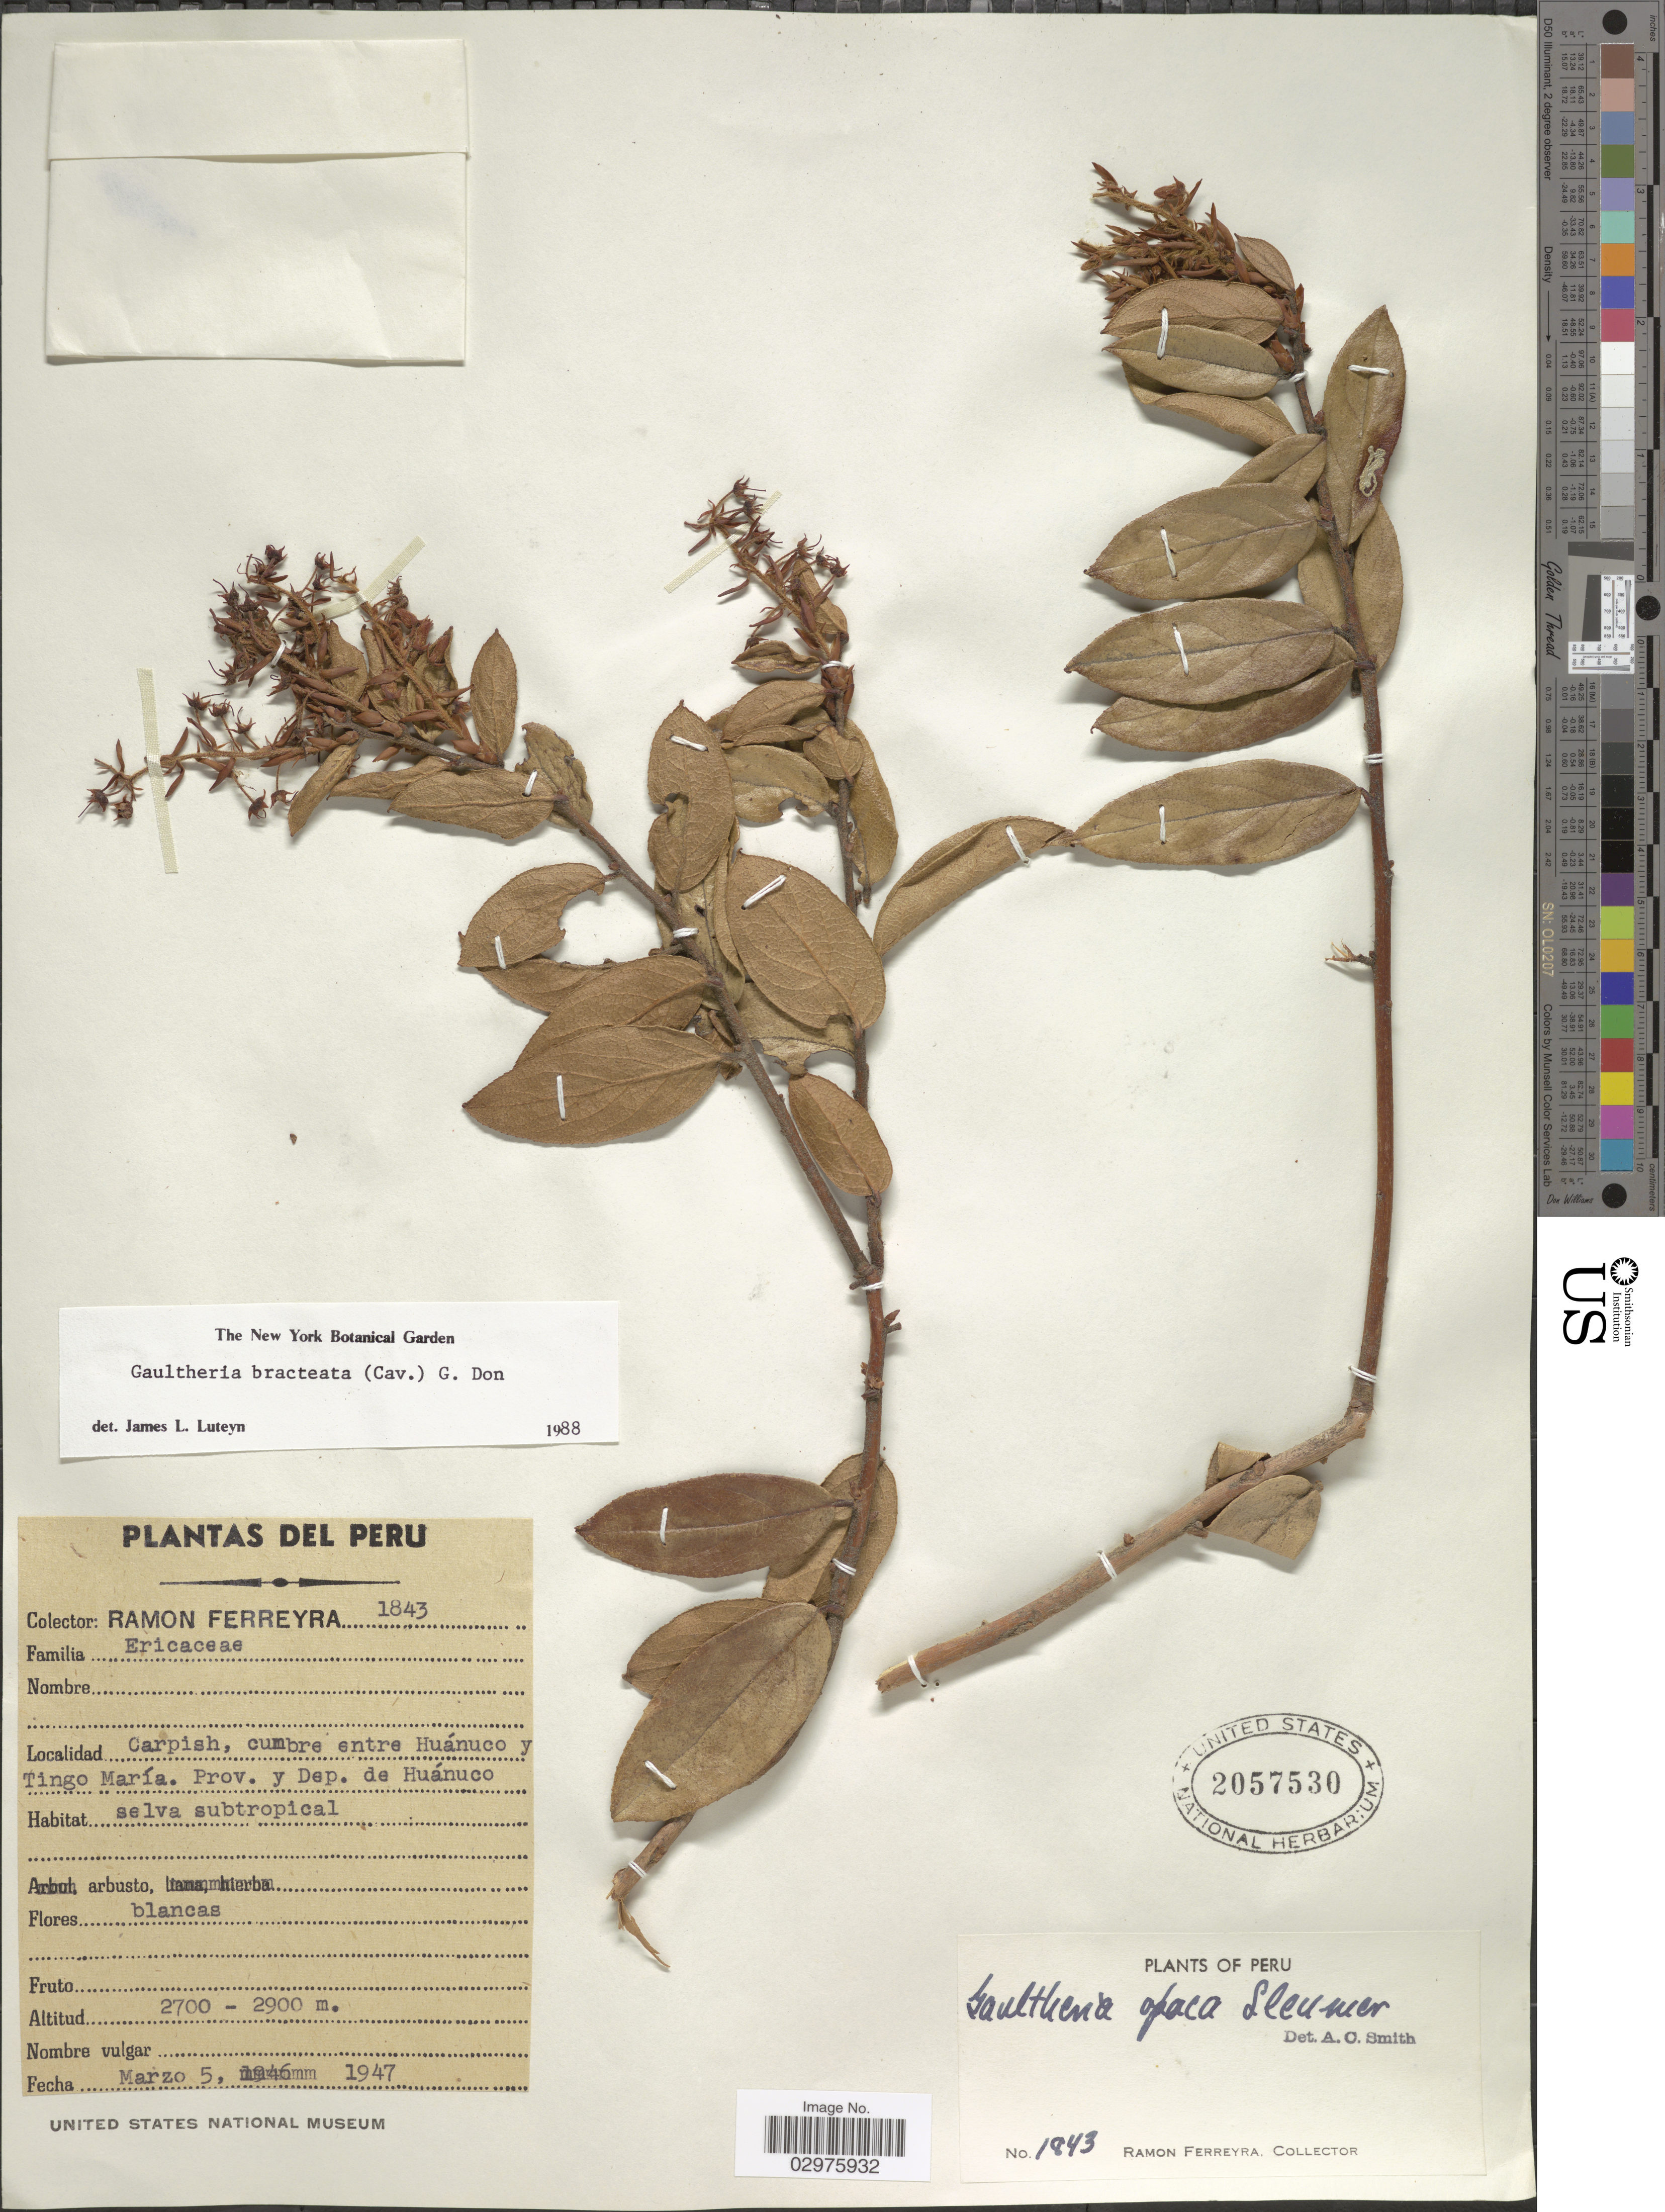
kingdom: Plantae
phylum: Tracheophyta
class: Magnoliopsida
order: Ericales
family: Ericaceae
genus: Gaultheria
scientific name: Gaultheria bracteata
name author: (Cav.) G. Don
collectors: R. A. Ferreyra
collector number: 1843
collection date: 1947-03-05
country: Peru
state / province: Huánuco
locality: Carpish, cumbre entre Huánuco y Tingo María. Prov. y Dep. de Huánuco.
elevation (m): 2700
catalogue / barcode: US 2057530